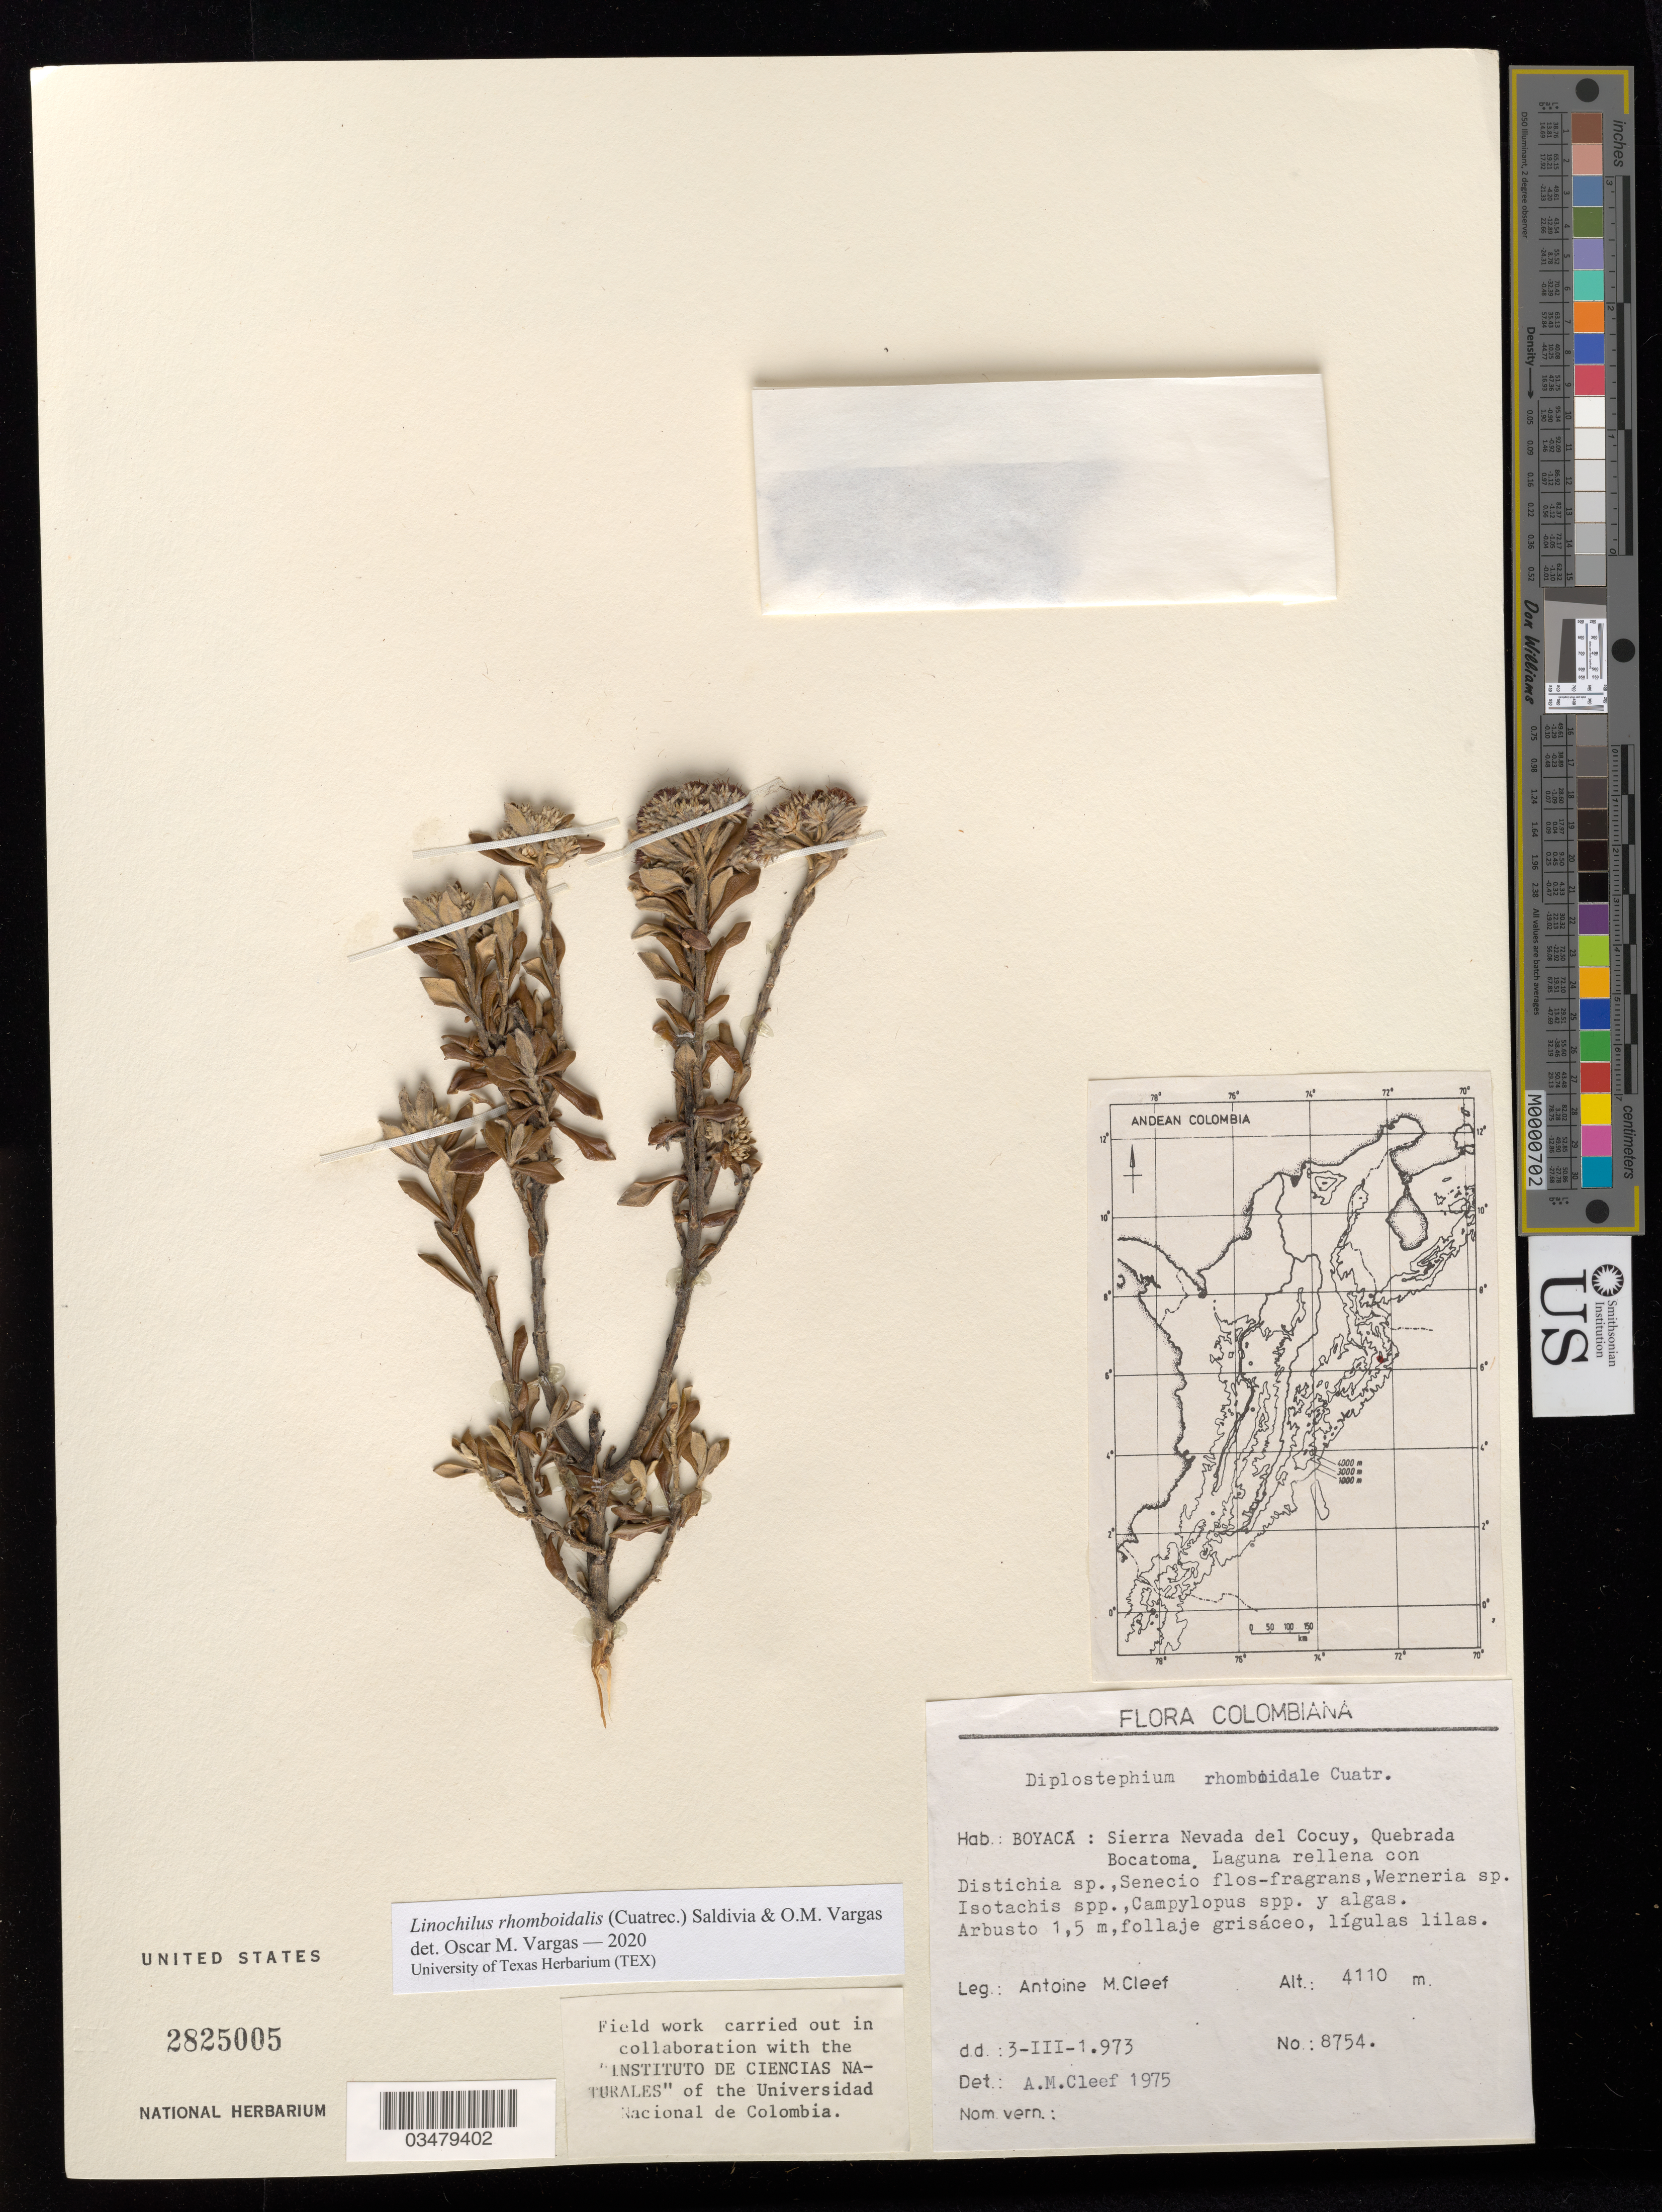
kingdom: Plantae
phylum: Tracheophyta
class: Magnoliopsida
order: Asterales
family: Asteraceae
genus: Linochilus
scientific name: Linochilus rhomboidalis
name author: (Cuatrec.) Saldivia & O.M. Vargas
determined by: Vargas, Oscar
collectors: A. M. Cleef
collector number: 8754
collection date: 1973-03-03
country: Colombia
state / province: Boyacá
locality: Sierra Nevada del Cocuy, Quebrada Bocatoma. Laguna rellena.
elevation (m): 4100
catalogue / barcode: US 2825005